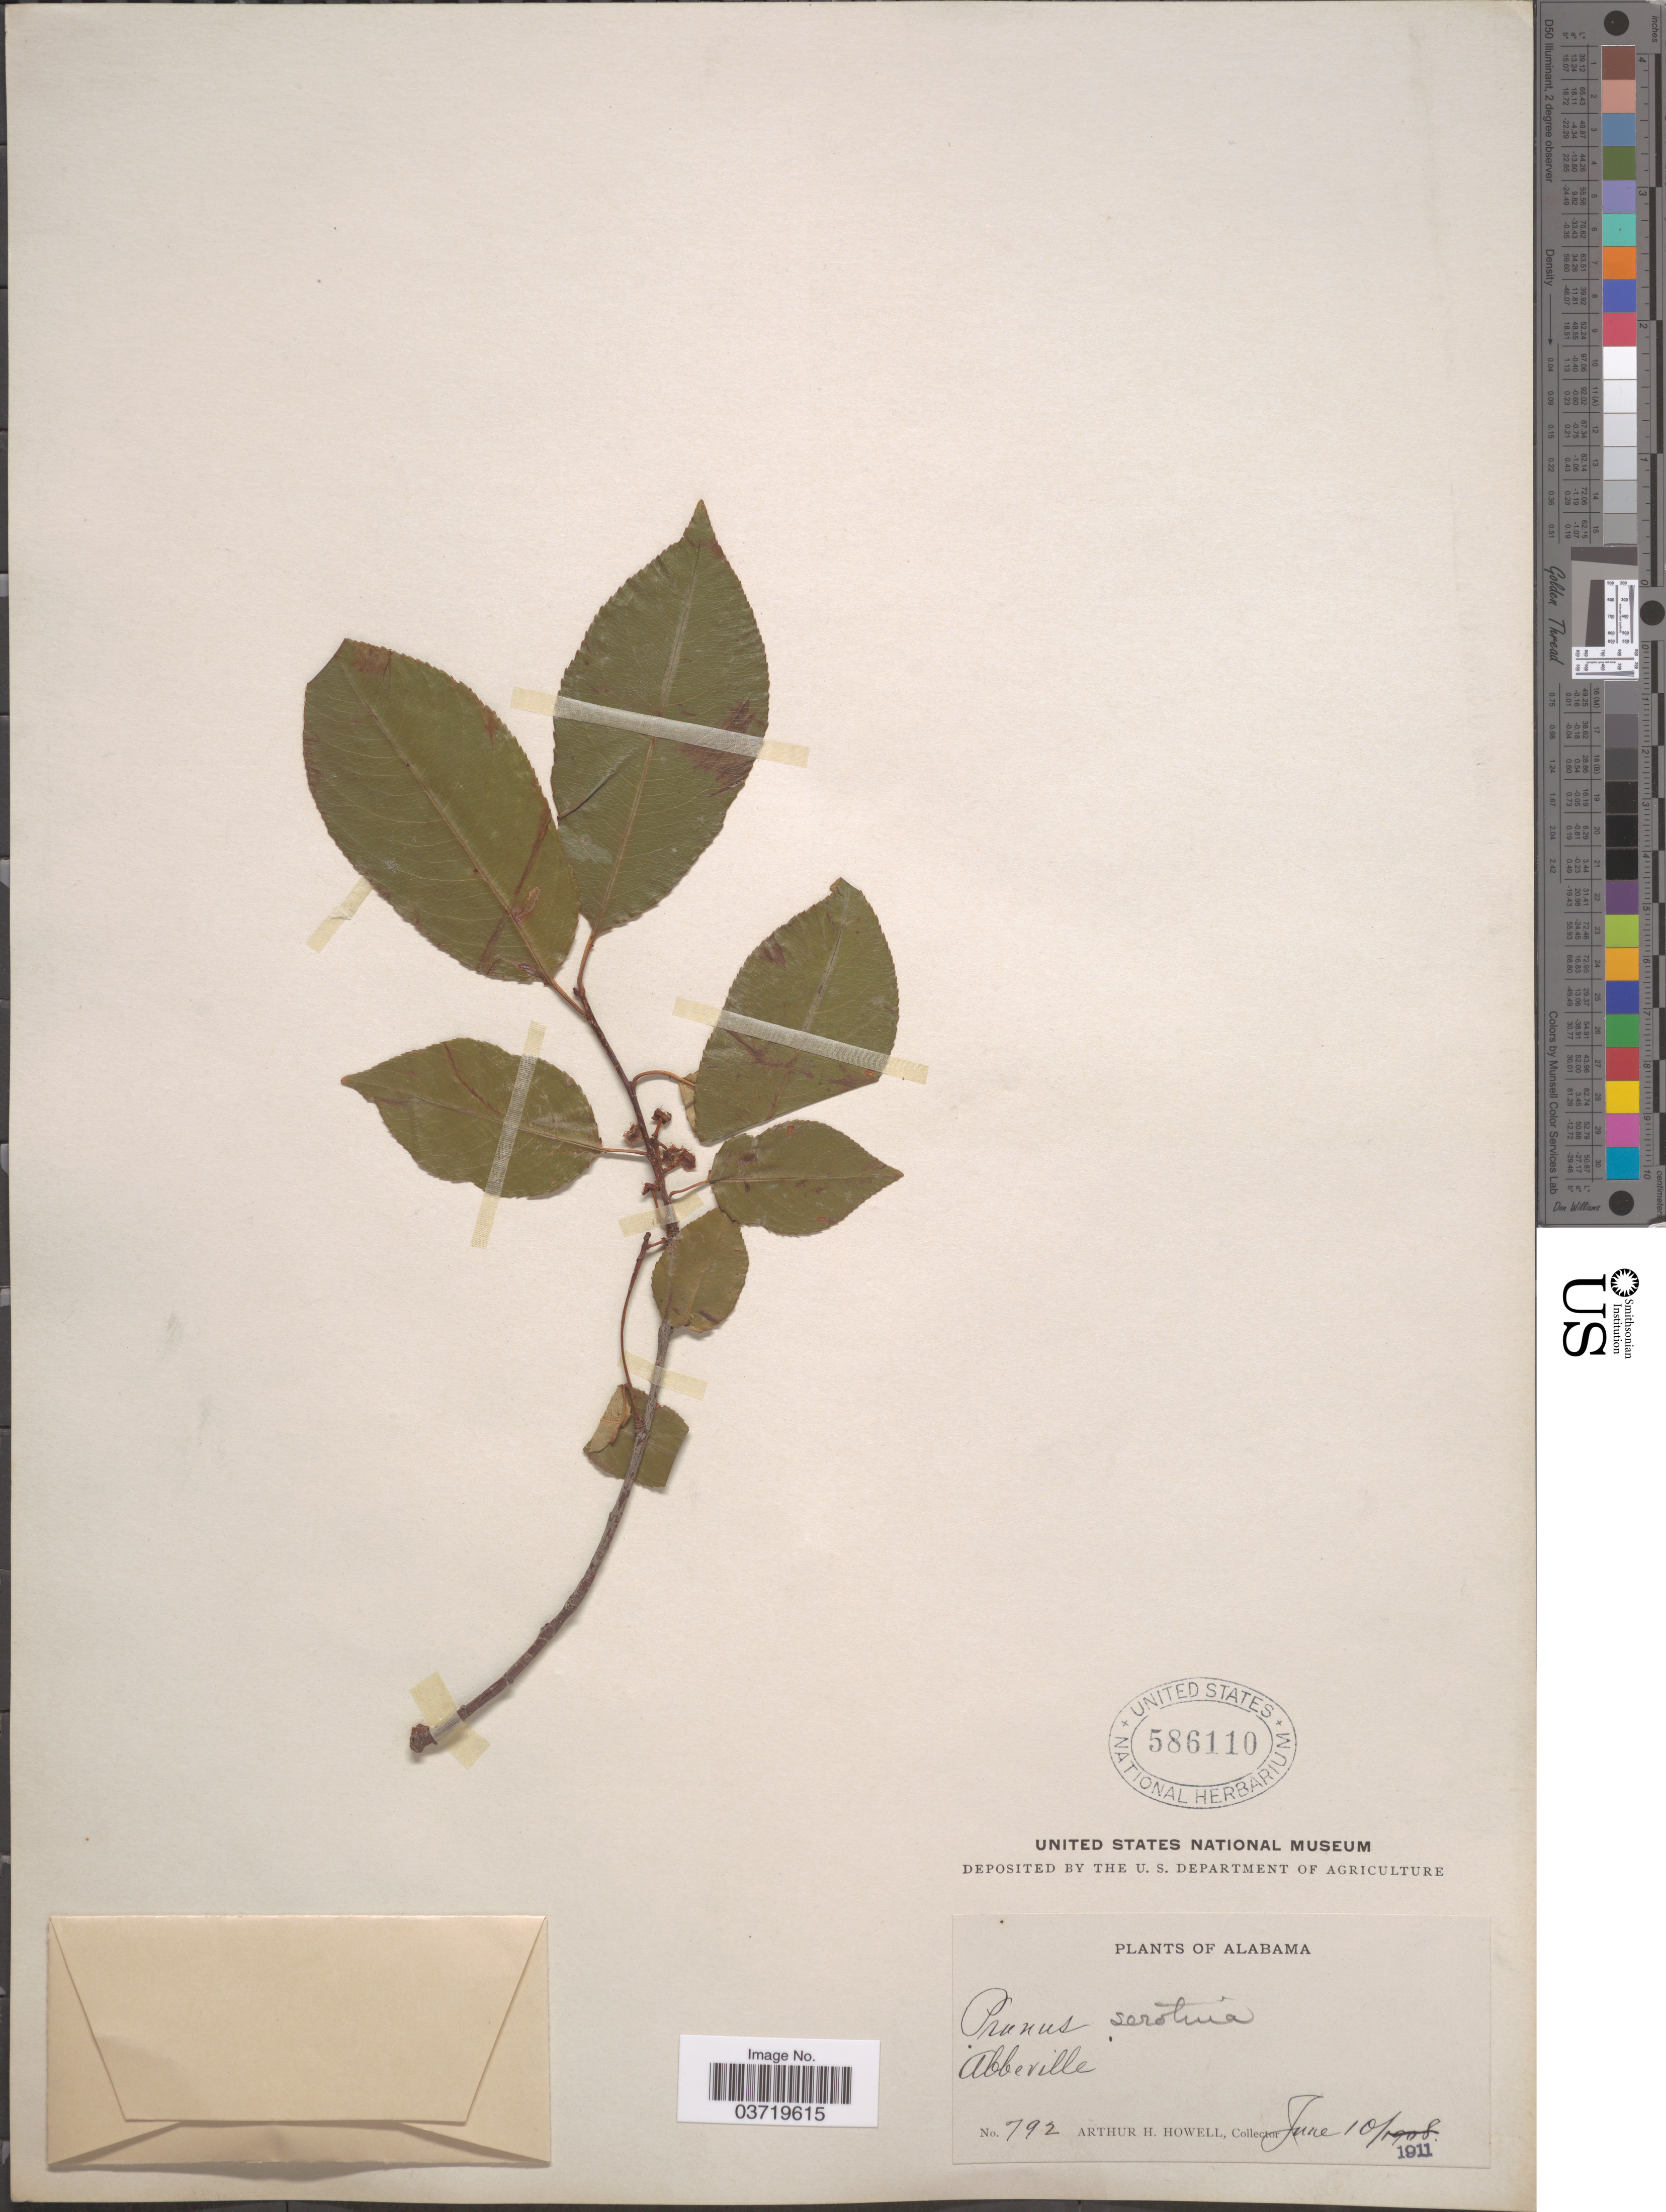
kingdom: Plantae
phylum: Tracheophyta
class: Magnoliopsida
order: Rosales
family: Rosaceae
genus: Prunus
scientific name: Prunus serotina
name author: Ehrh.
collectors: A. H. Howell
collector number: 792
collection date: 1911-06-10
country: United States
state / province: Alabama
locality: Abbeville.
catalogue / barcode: US 586110